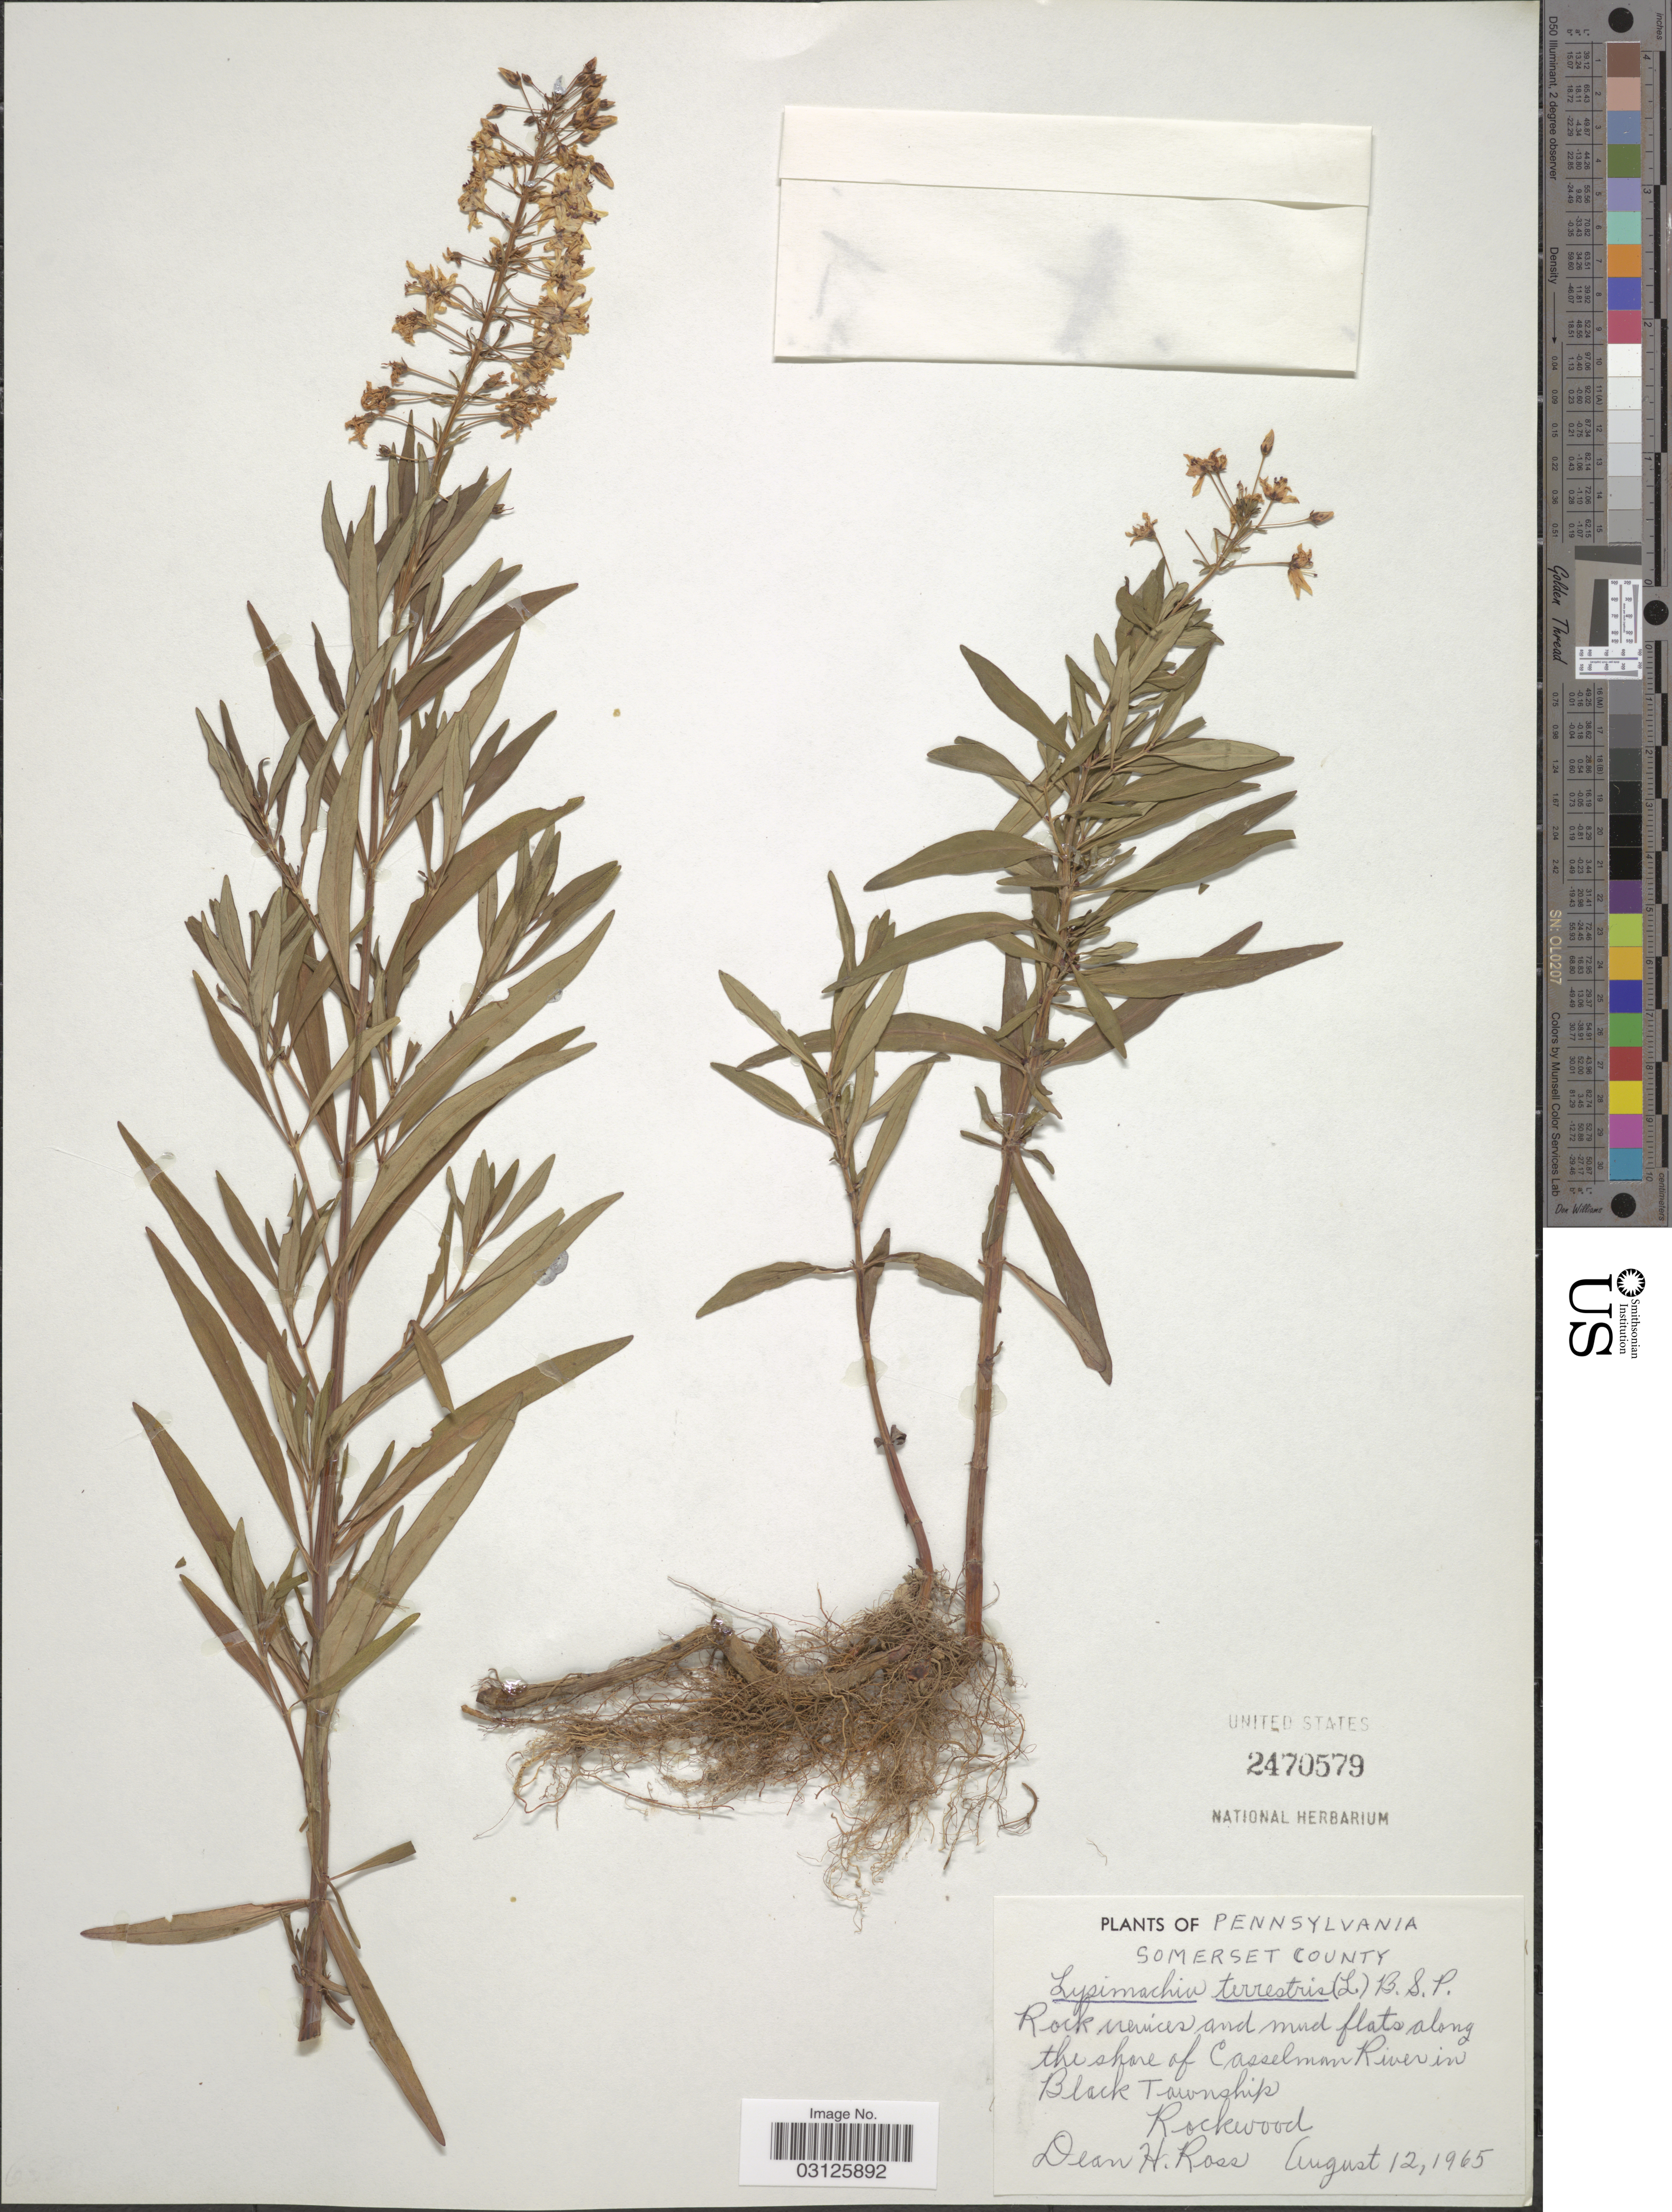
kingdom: Plantae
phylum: Tracheophyta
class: Magnoliopsida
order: Ericales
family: Primulaceae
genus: Lysimachia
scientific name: Lysimachia terrestris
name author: (L.) Britton, Stearns & Poggenb.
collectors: D. Ross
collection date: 1965-08-12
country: United States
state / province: Pennsylvania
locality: Somerset County. Along the shore of Casselman River in Black Township. Rockwood.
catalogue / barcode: US 2470579